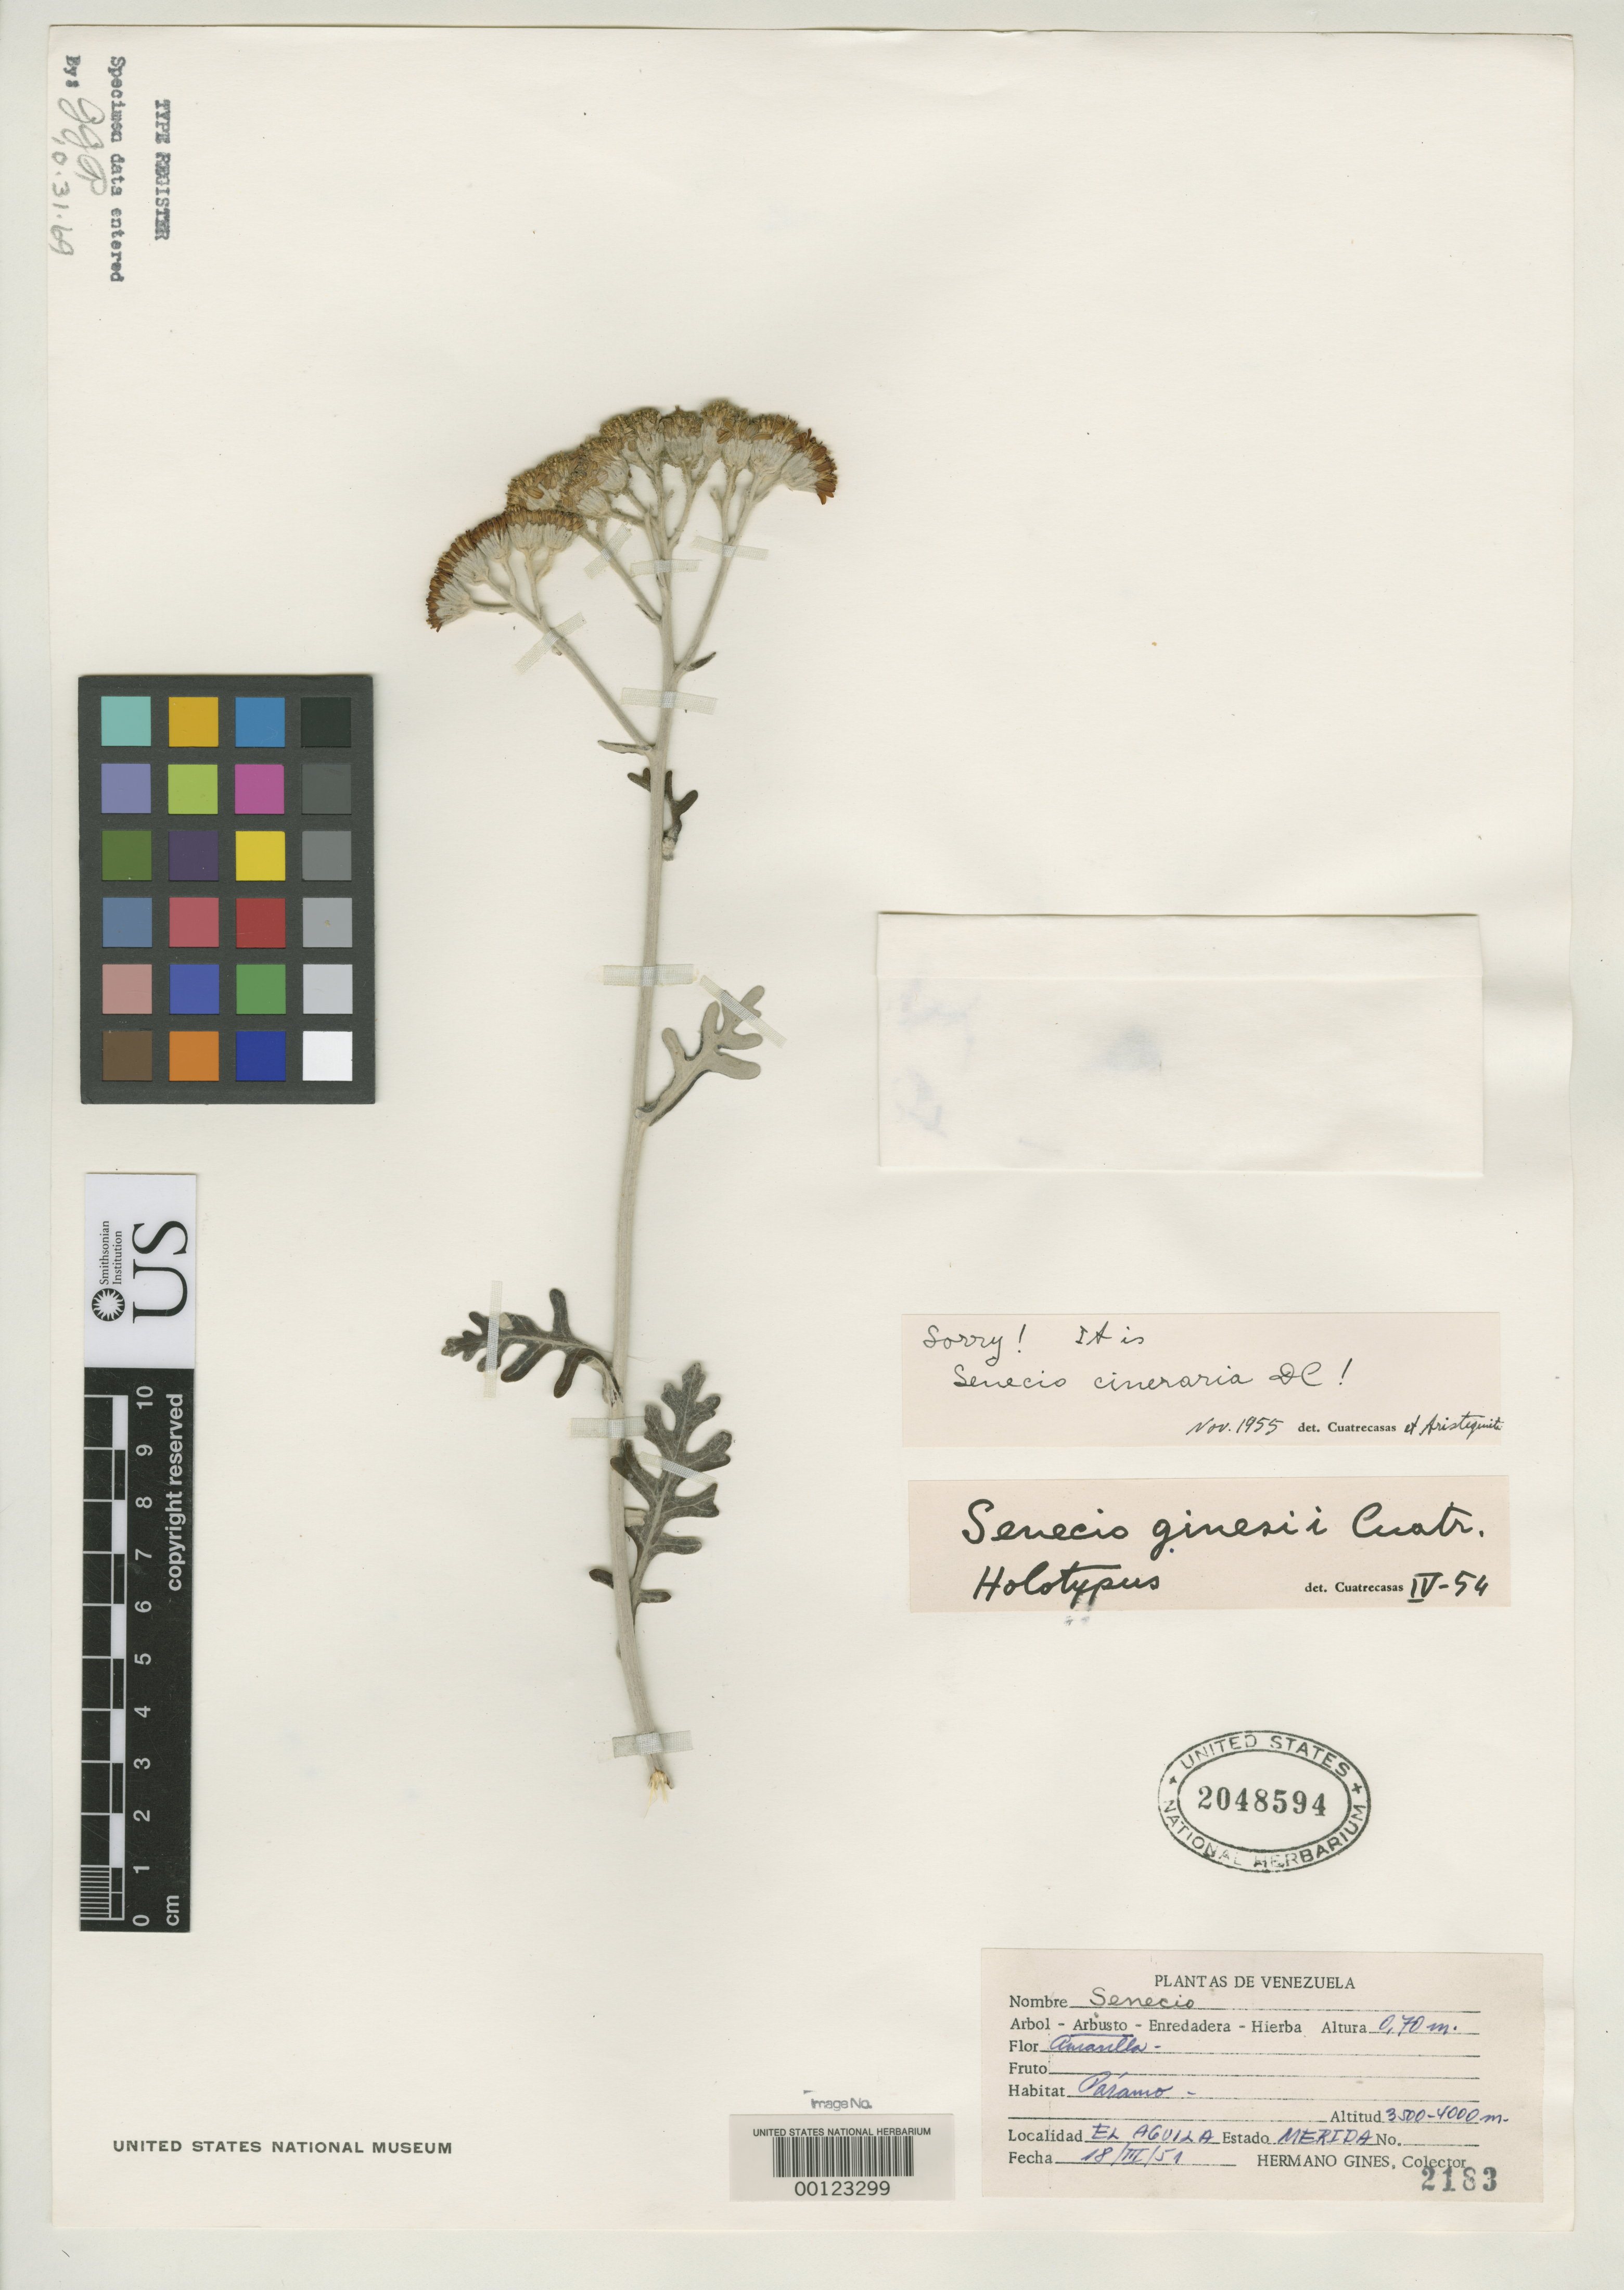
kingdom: Plantae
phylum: Tracheophyta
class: Magnoliopsida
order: Asterales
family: Asteraceae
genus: Senecio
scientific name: Senecio ginesii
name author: Cuatrec.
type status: Holotype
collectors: Bro. Gines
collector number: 2183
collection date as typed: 18 Mar 1951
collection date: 1951-03-18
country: Venezuela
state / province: Mérida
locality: El Aguila.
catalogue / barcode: US 2048594